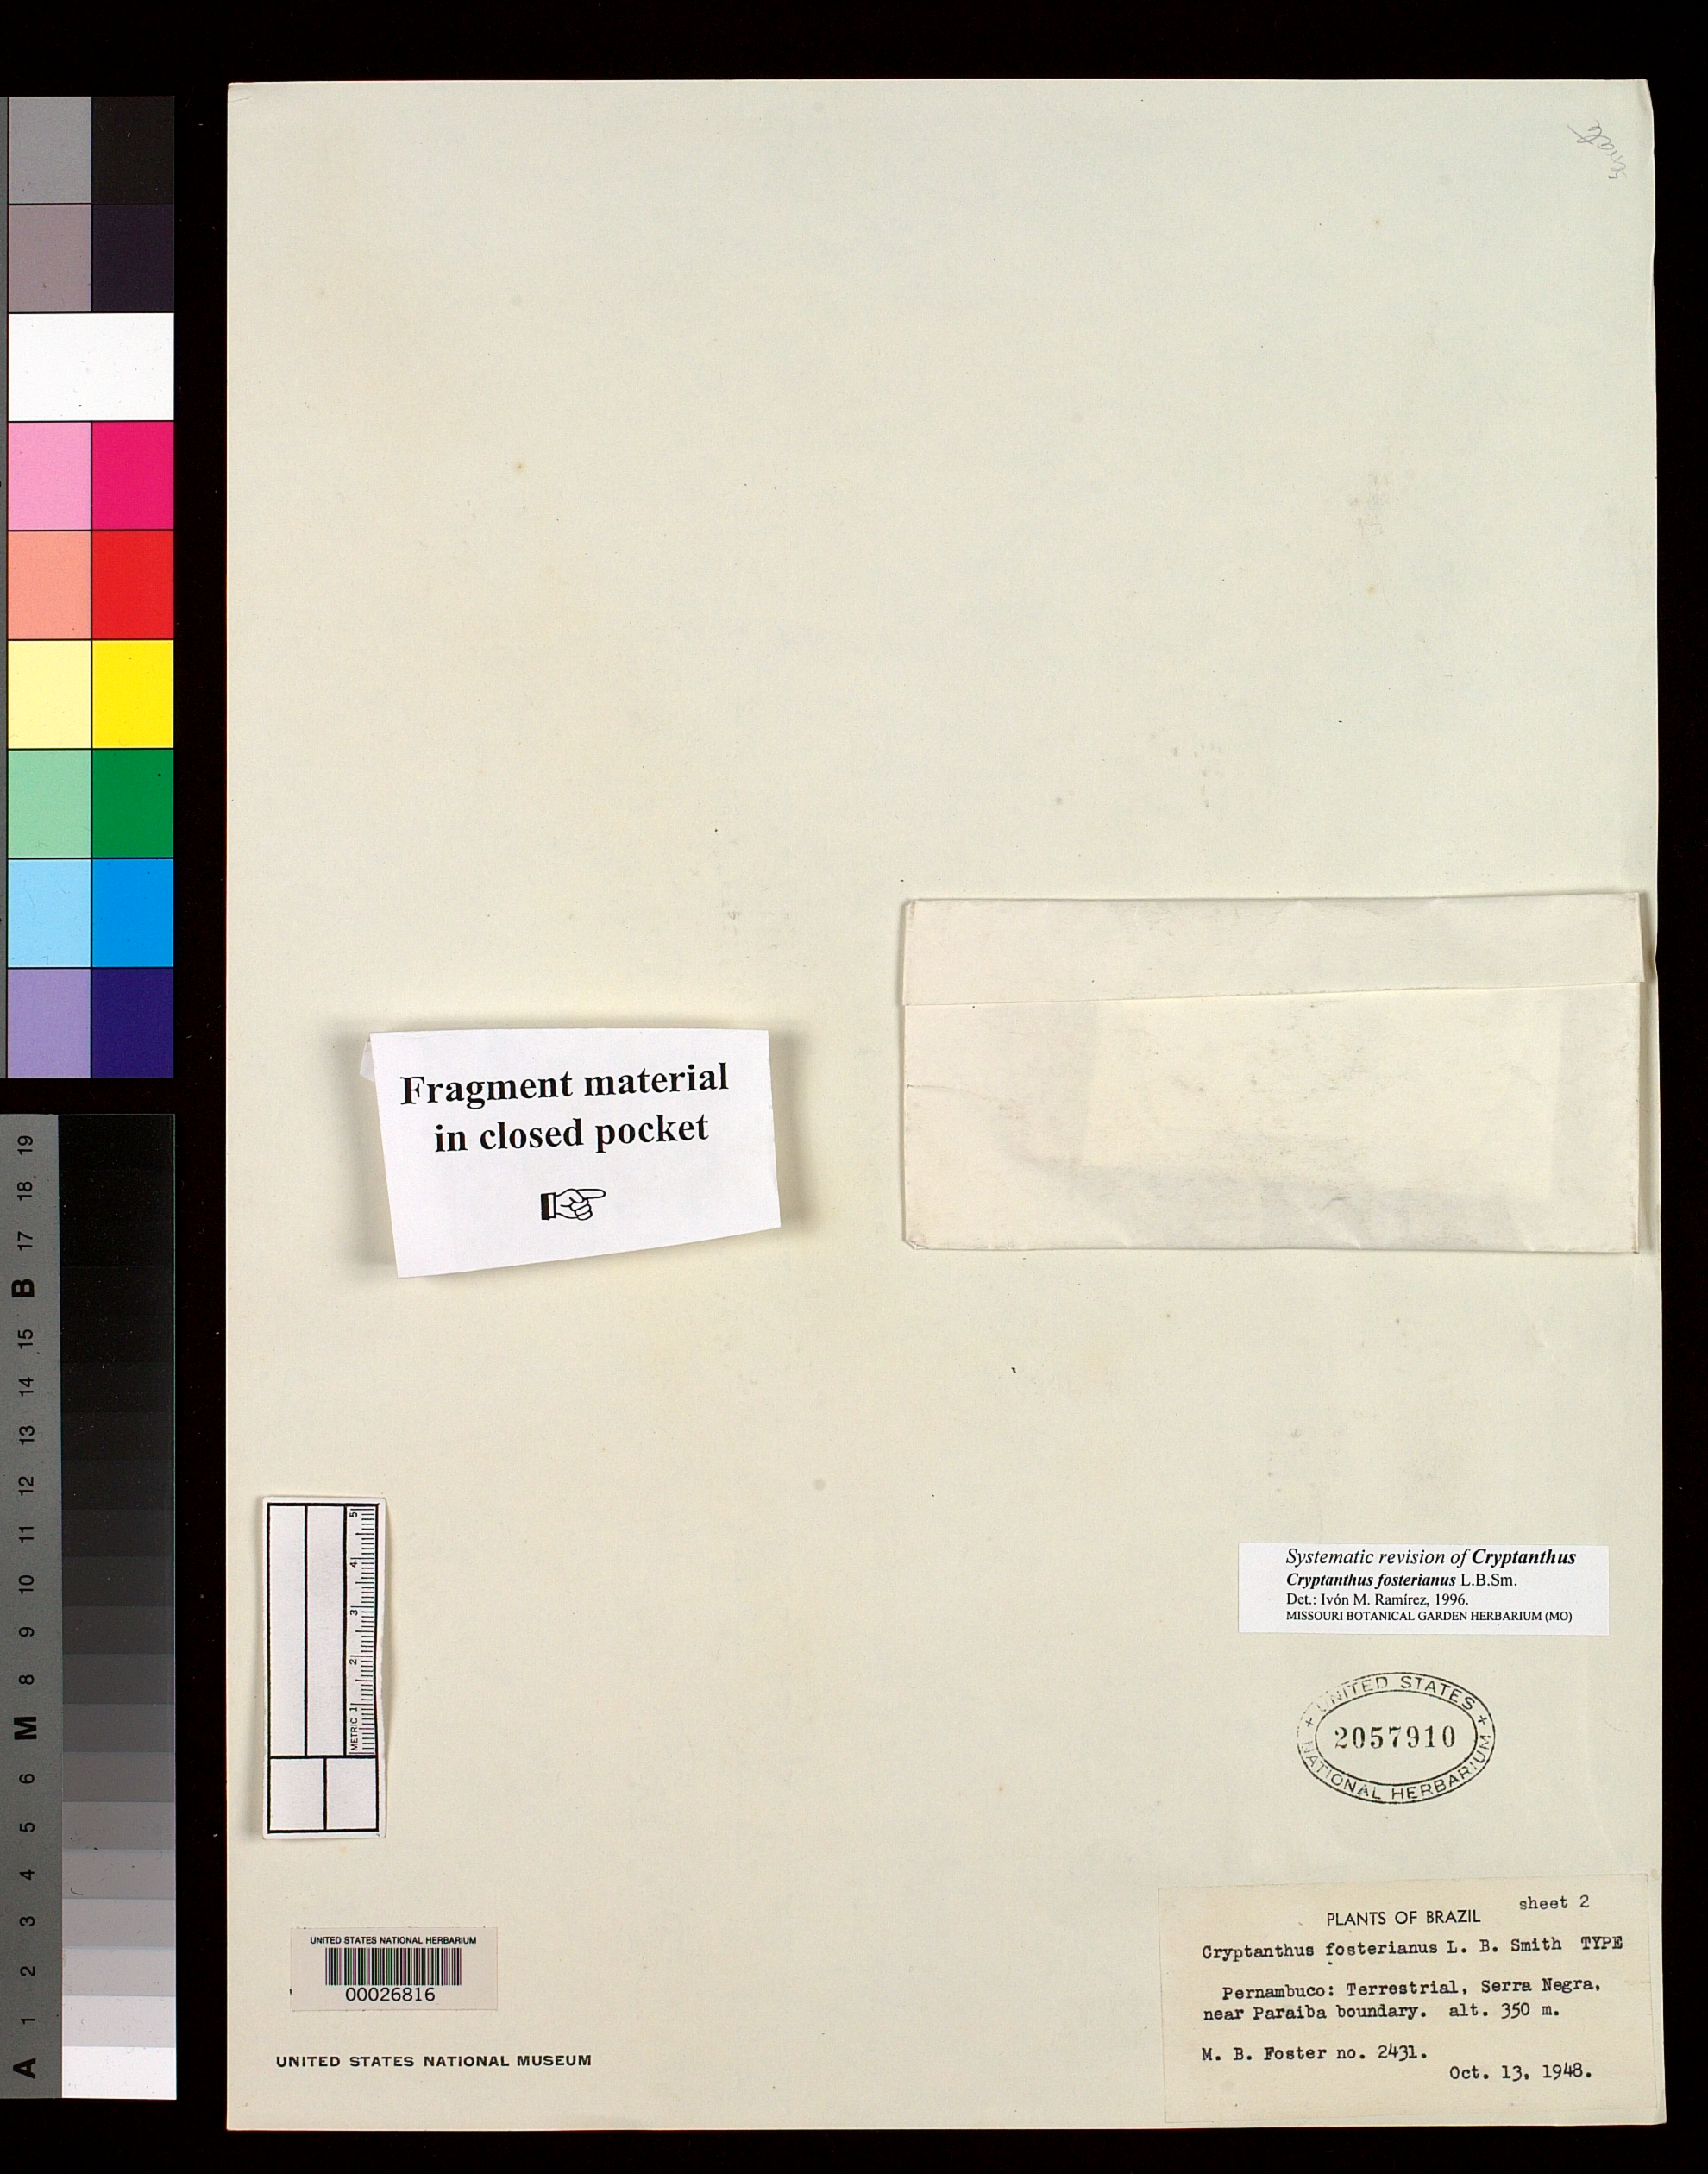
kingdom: Plantae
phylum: Tracheophyta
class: Liliopsida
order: Poales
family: Bromeliaceae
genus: Cryptanthus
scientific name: Cryptanthus fosterianus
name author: L.B. Sm.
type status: Holotype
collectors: M. B. Foster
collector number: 2431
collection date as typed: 13 Oct 1948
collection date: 1948-10-13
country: Brazil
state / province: Pernambuco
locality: Serra Negra, near Paraiba boundary.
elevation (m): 350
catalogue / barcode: US 2057910